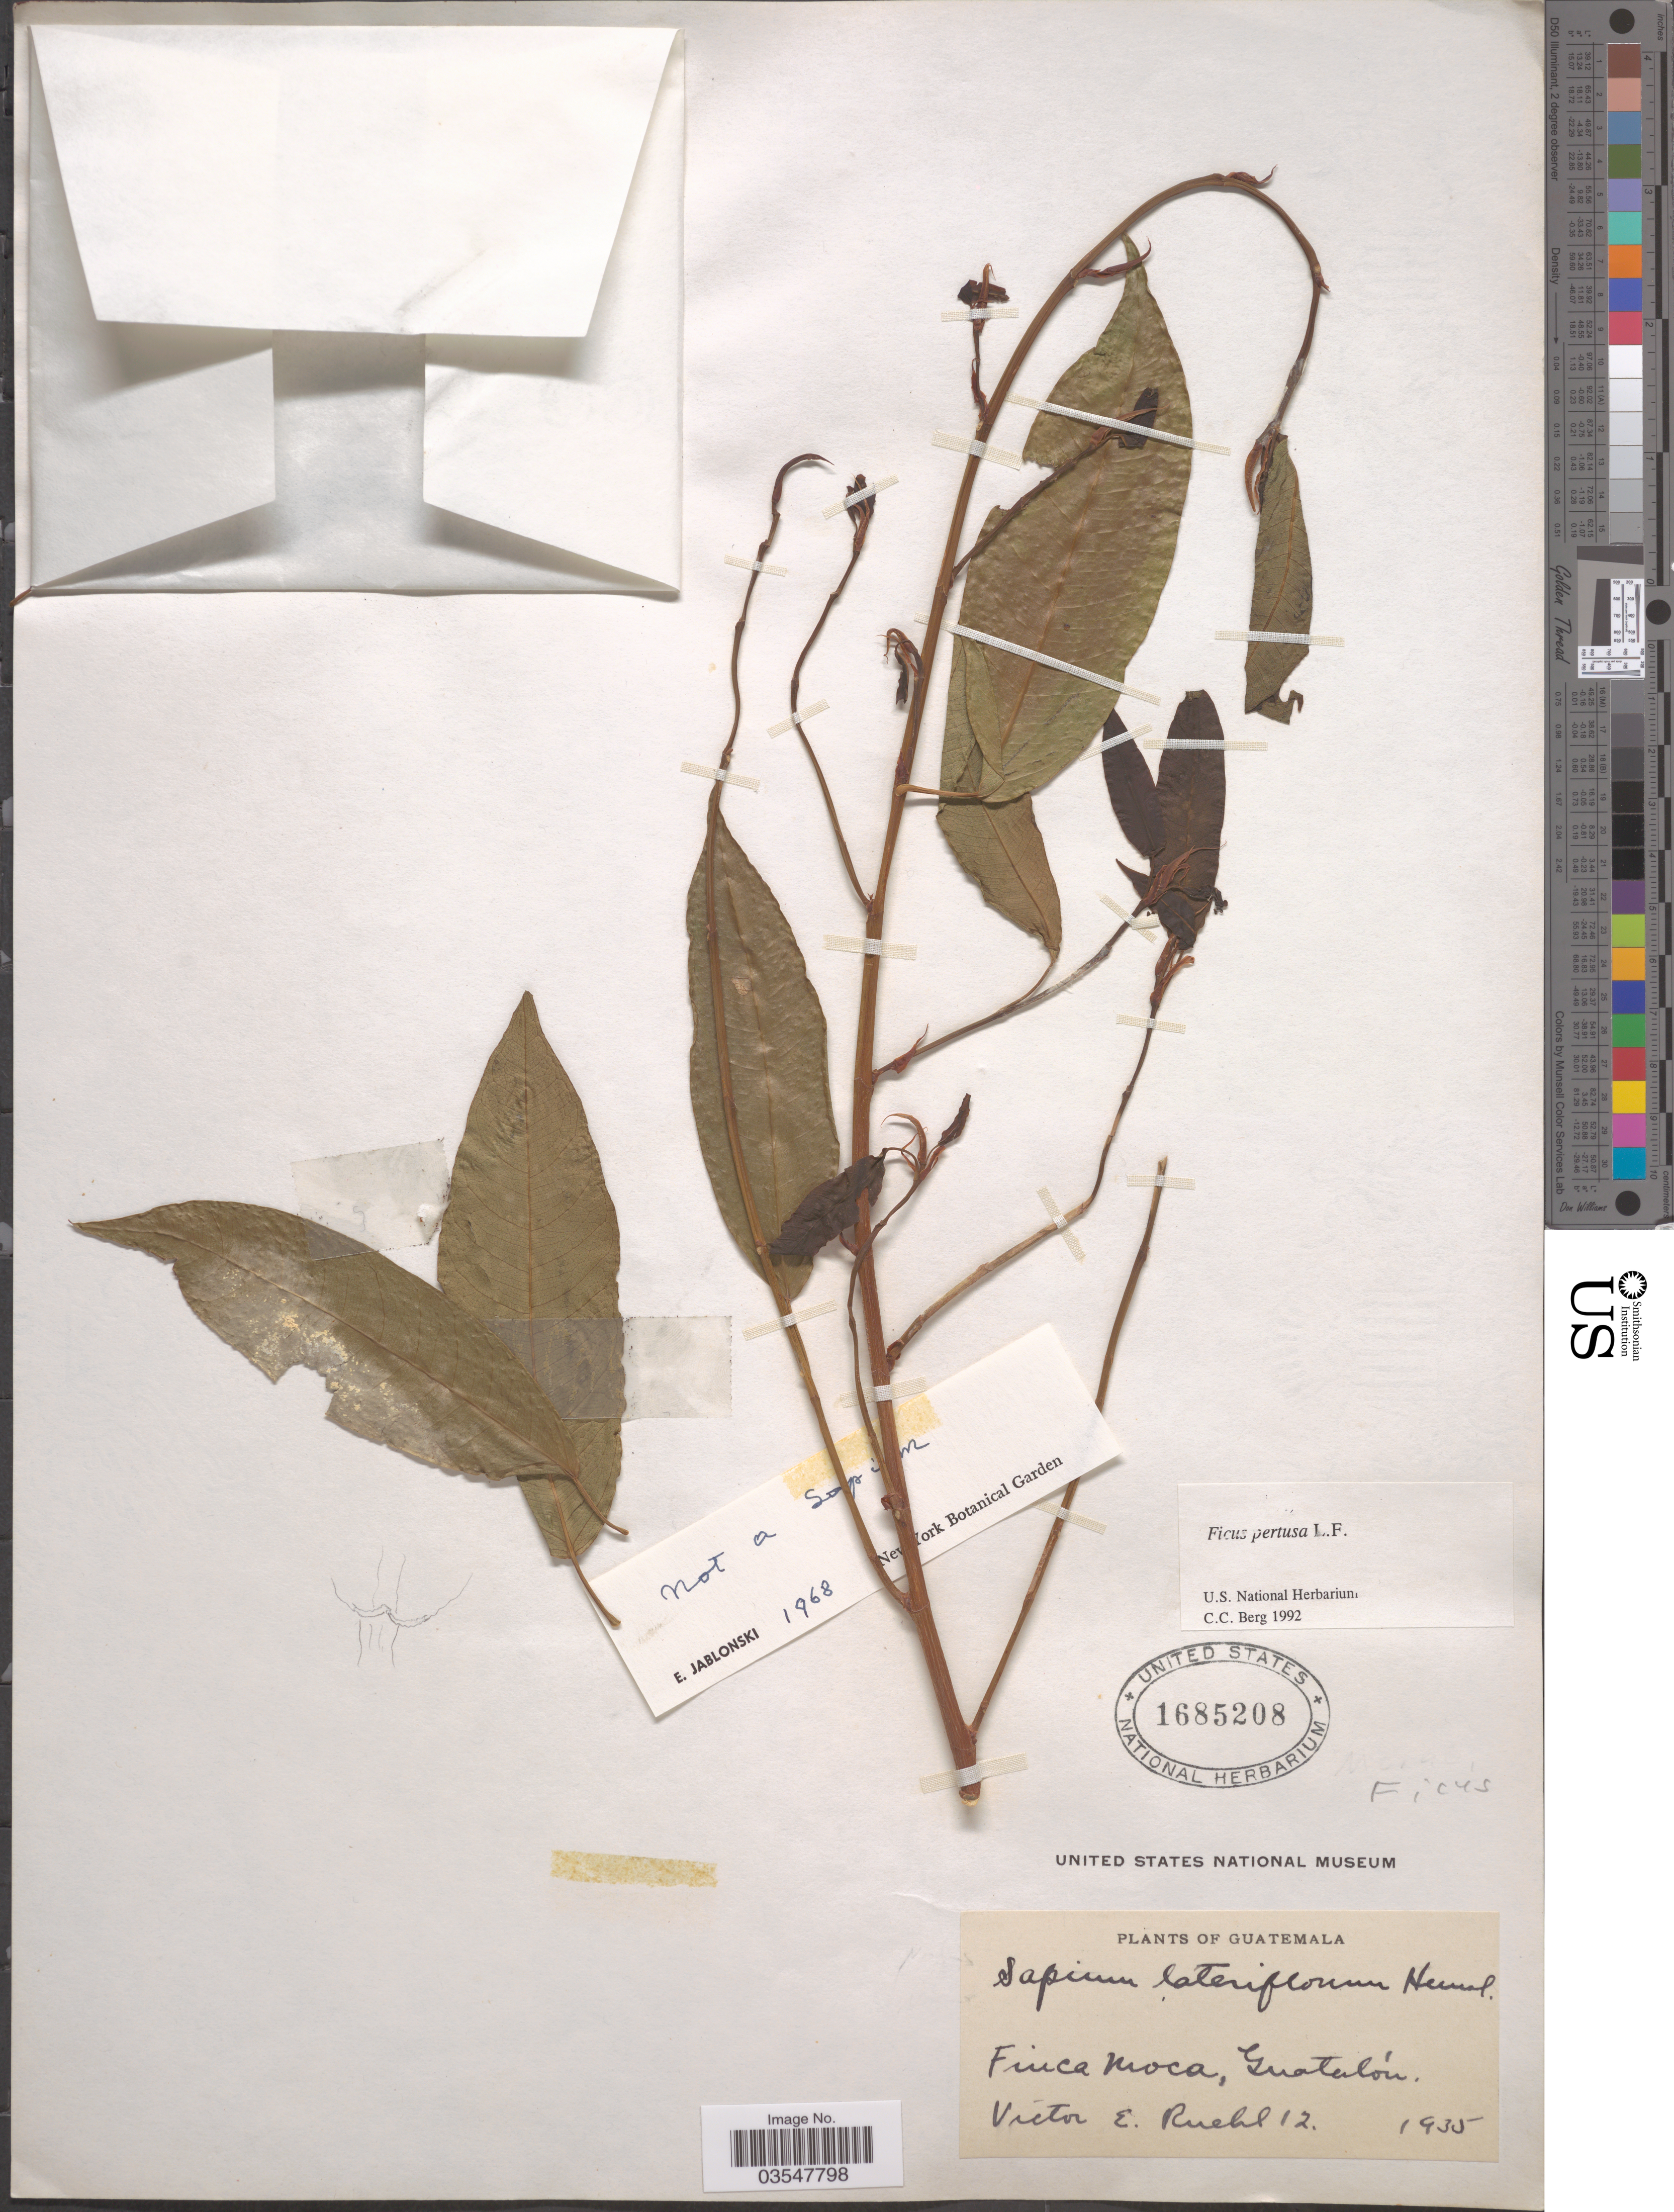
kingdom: Plantae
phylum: Tracheophyta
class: Magnoliopsida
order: Rosales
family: Moraceae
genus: Ficus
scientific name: Ficus pertusa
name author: L. f.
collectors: V. Ruehl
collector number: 12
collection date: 1935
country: Guatemala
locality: Finca Moca, Guatalón.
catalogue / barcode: US 1685208